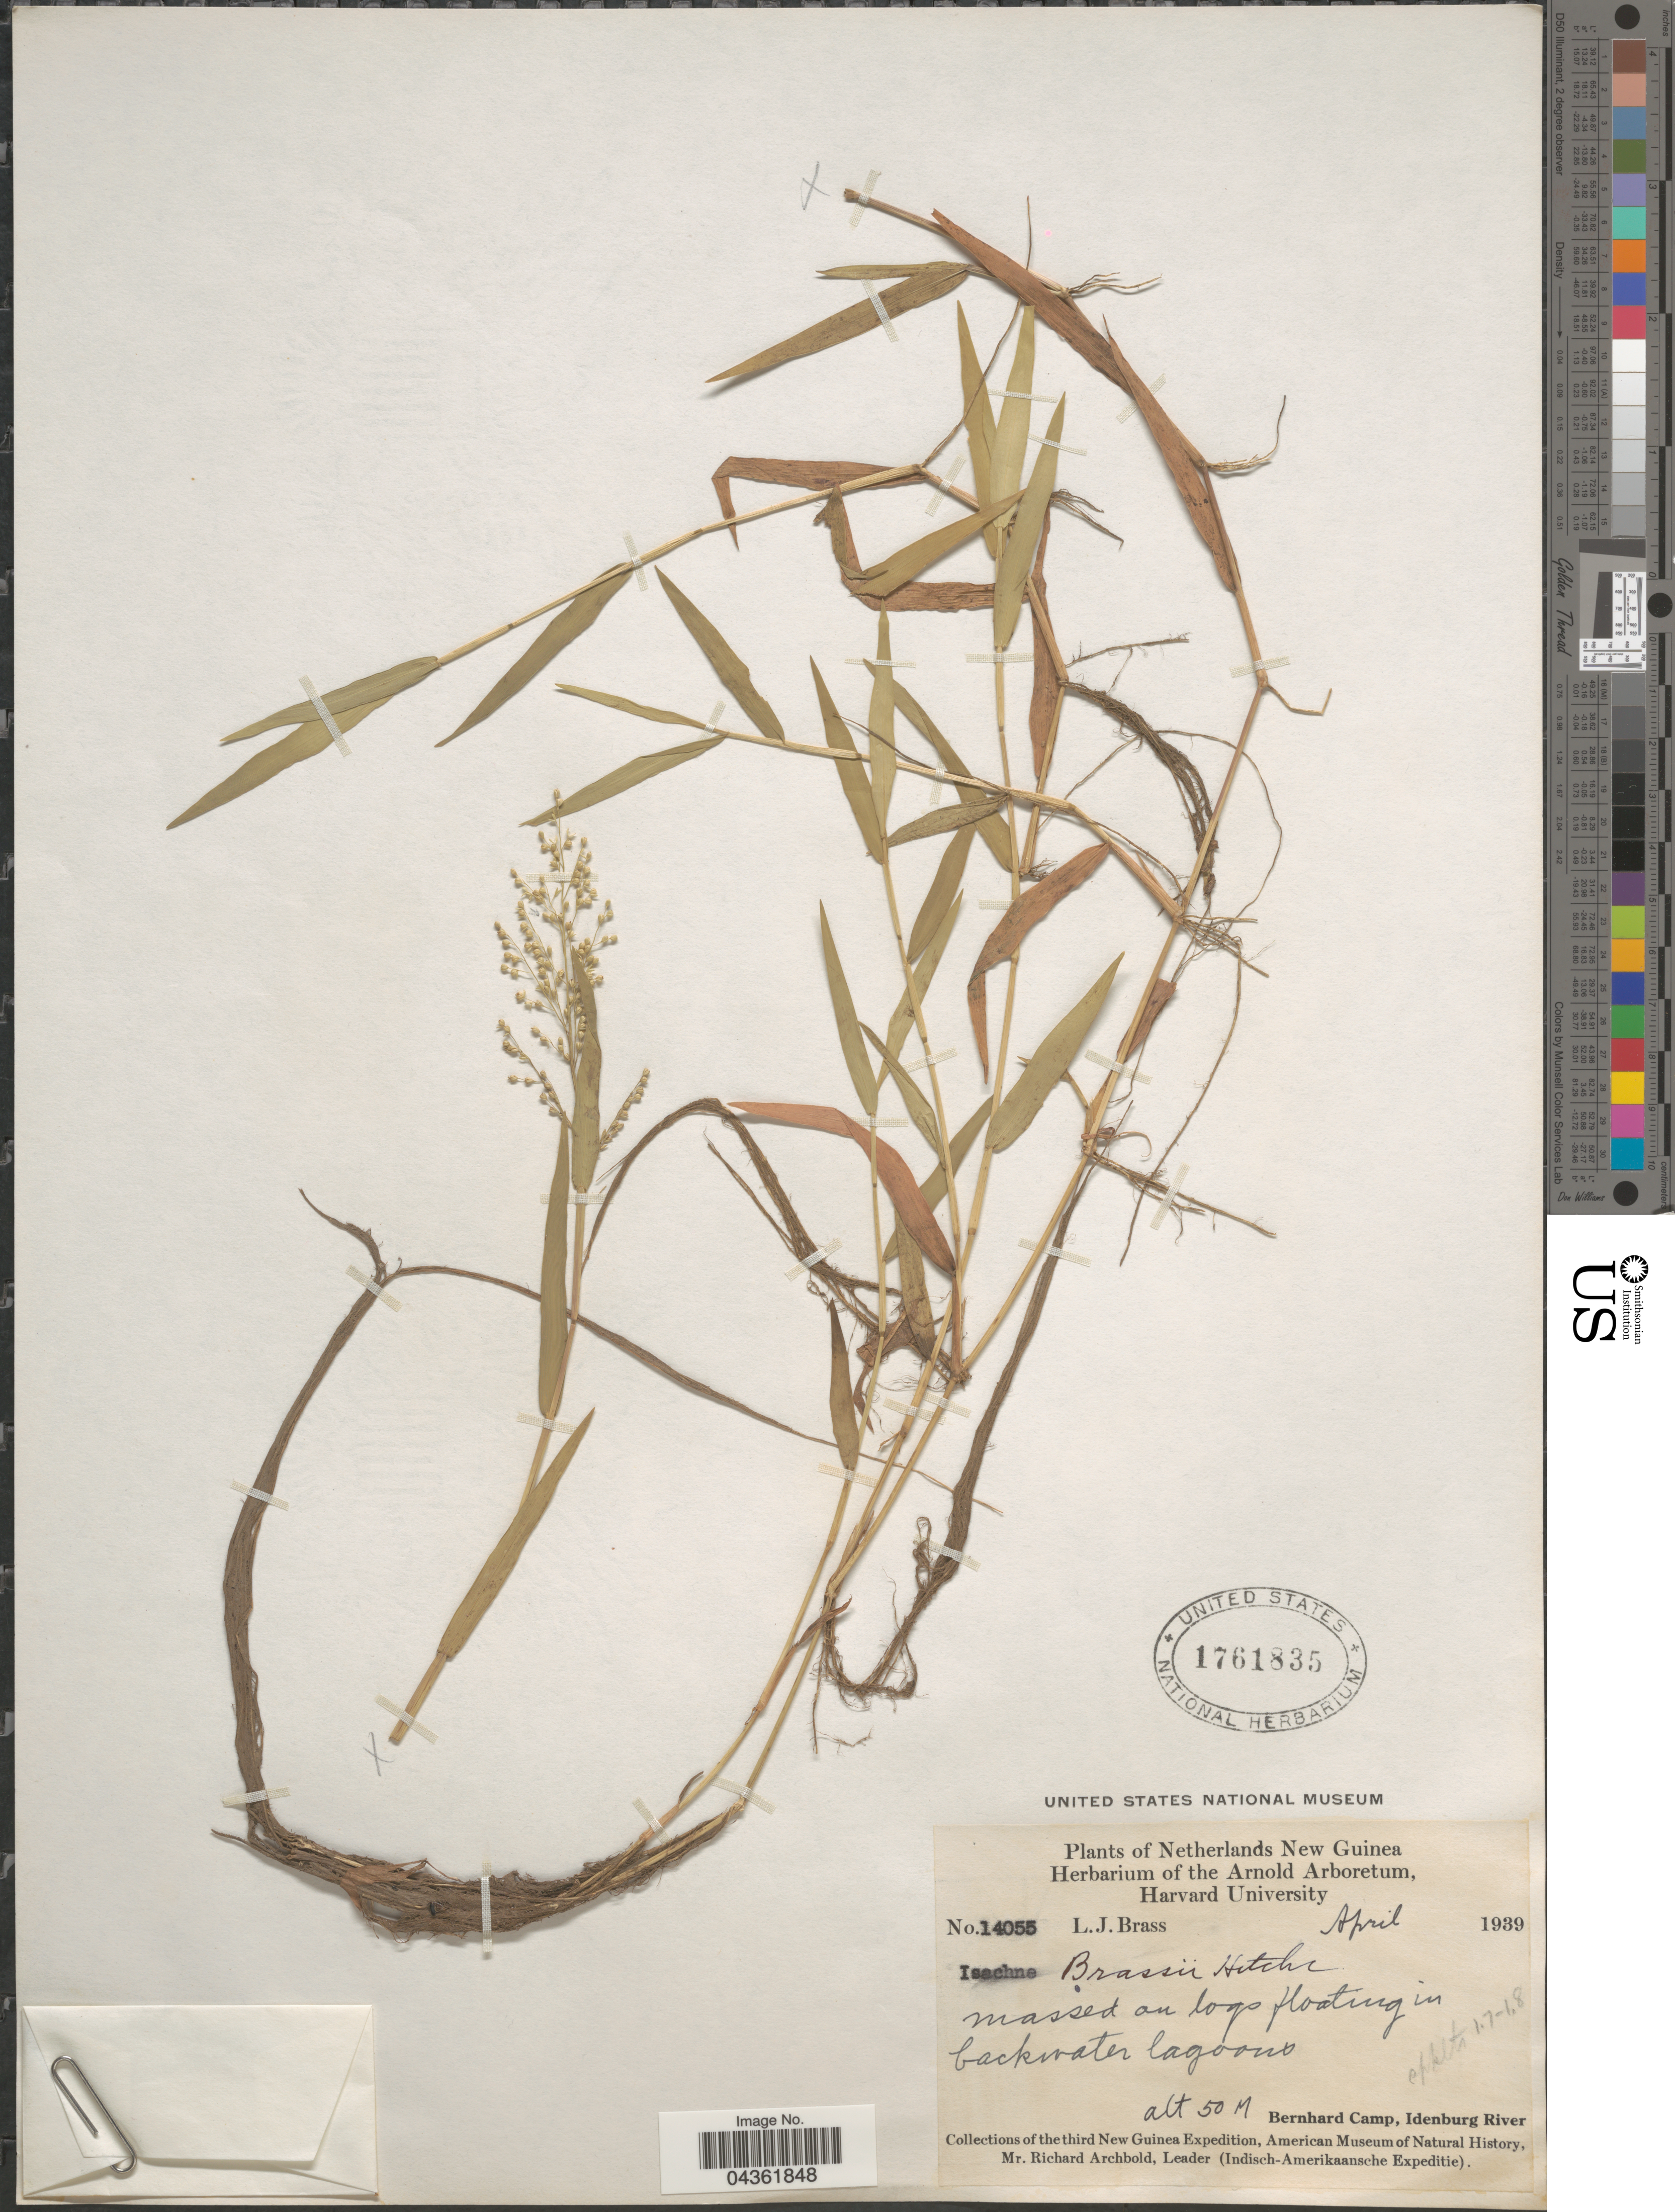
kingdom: Plantae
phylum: Tracheophyta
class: Liliopsida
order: Poales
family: Poaceae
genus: Isachne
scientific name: Isachne brassii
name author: Hitchc.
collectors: L. J. Brass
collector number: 14055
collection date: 1939-04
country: Indonesia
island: New Guinea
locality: Netherlands New Guinea. Massed on logos floating in backwater lagoons. Bernhard Camp, Idenburg River. The Third New Guinea Expedition, American Museum of Natural History, Mr. Richard Archbold, Leader (Indisch-Amerikaansche Expeditie).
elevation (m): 50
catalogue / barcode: US 1761835